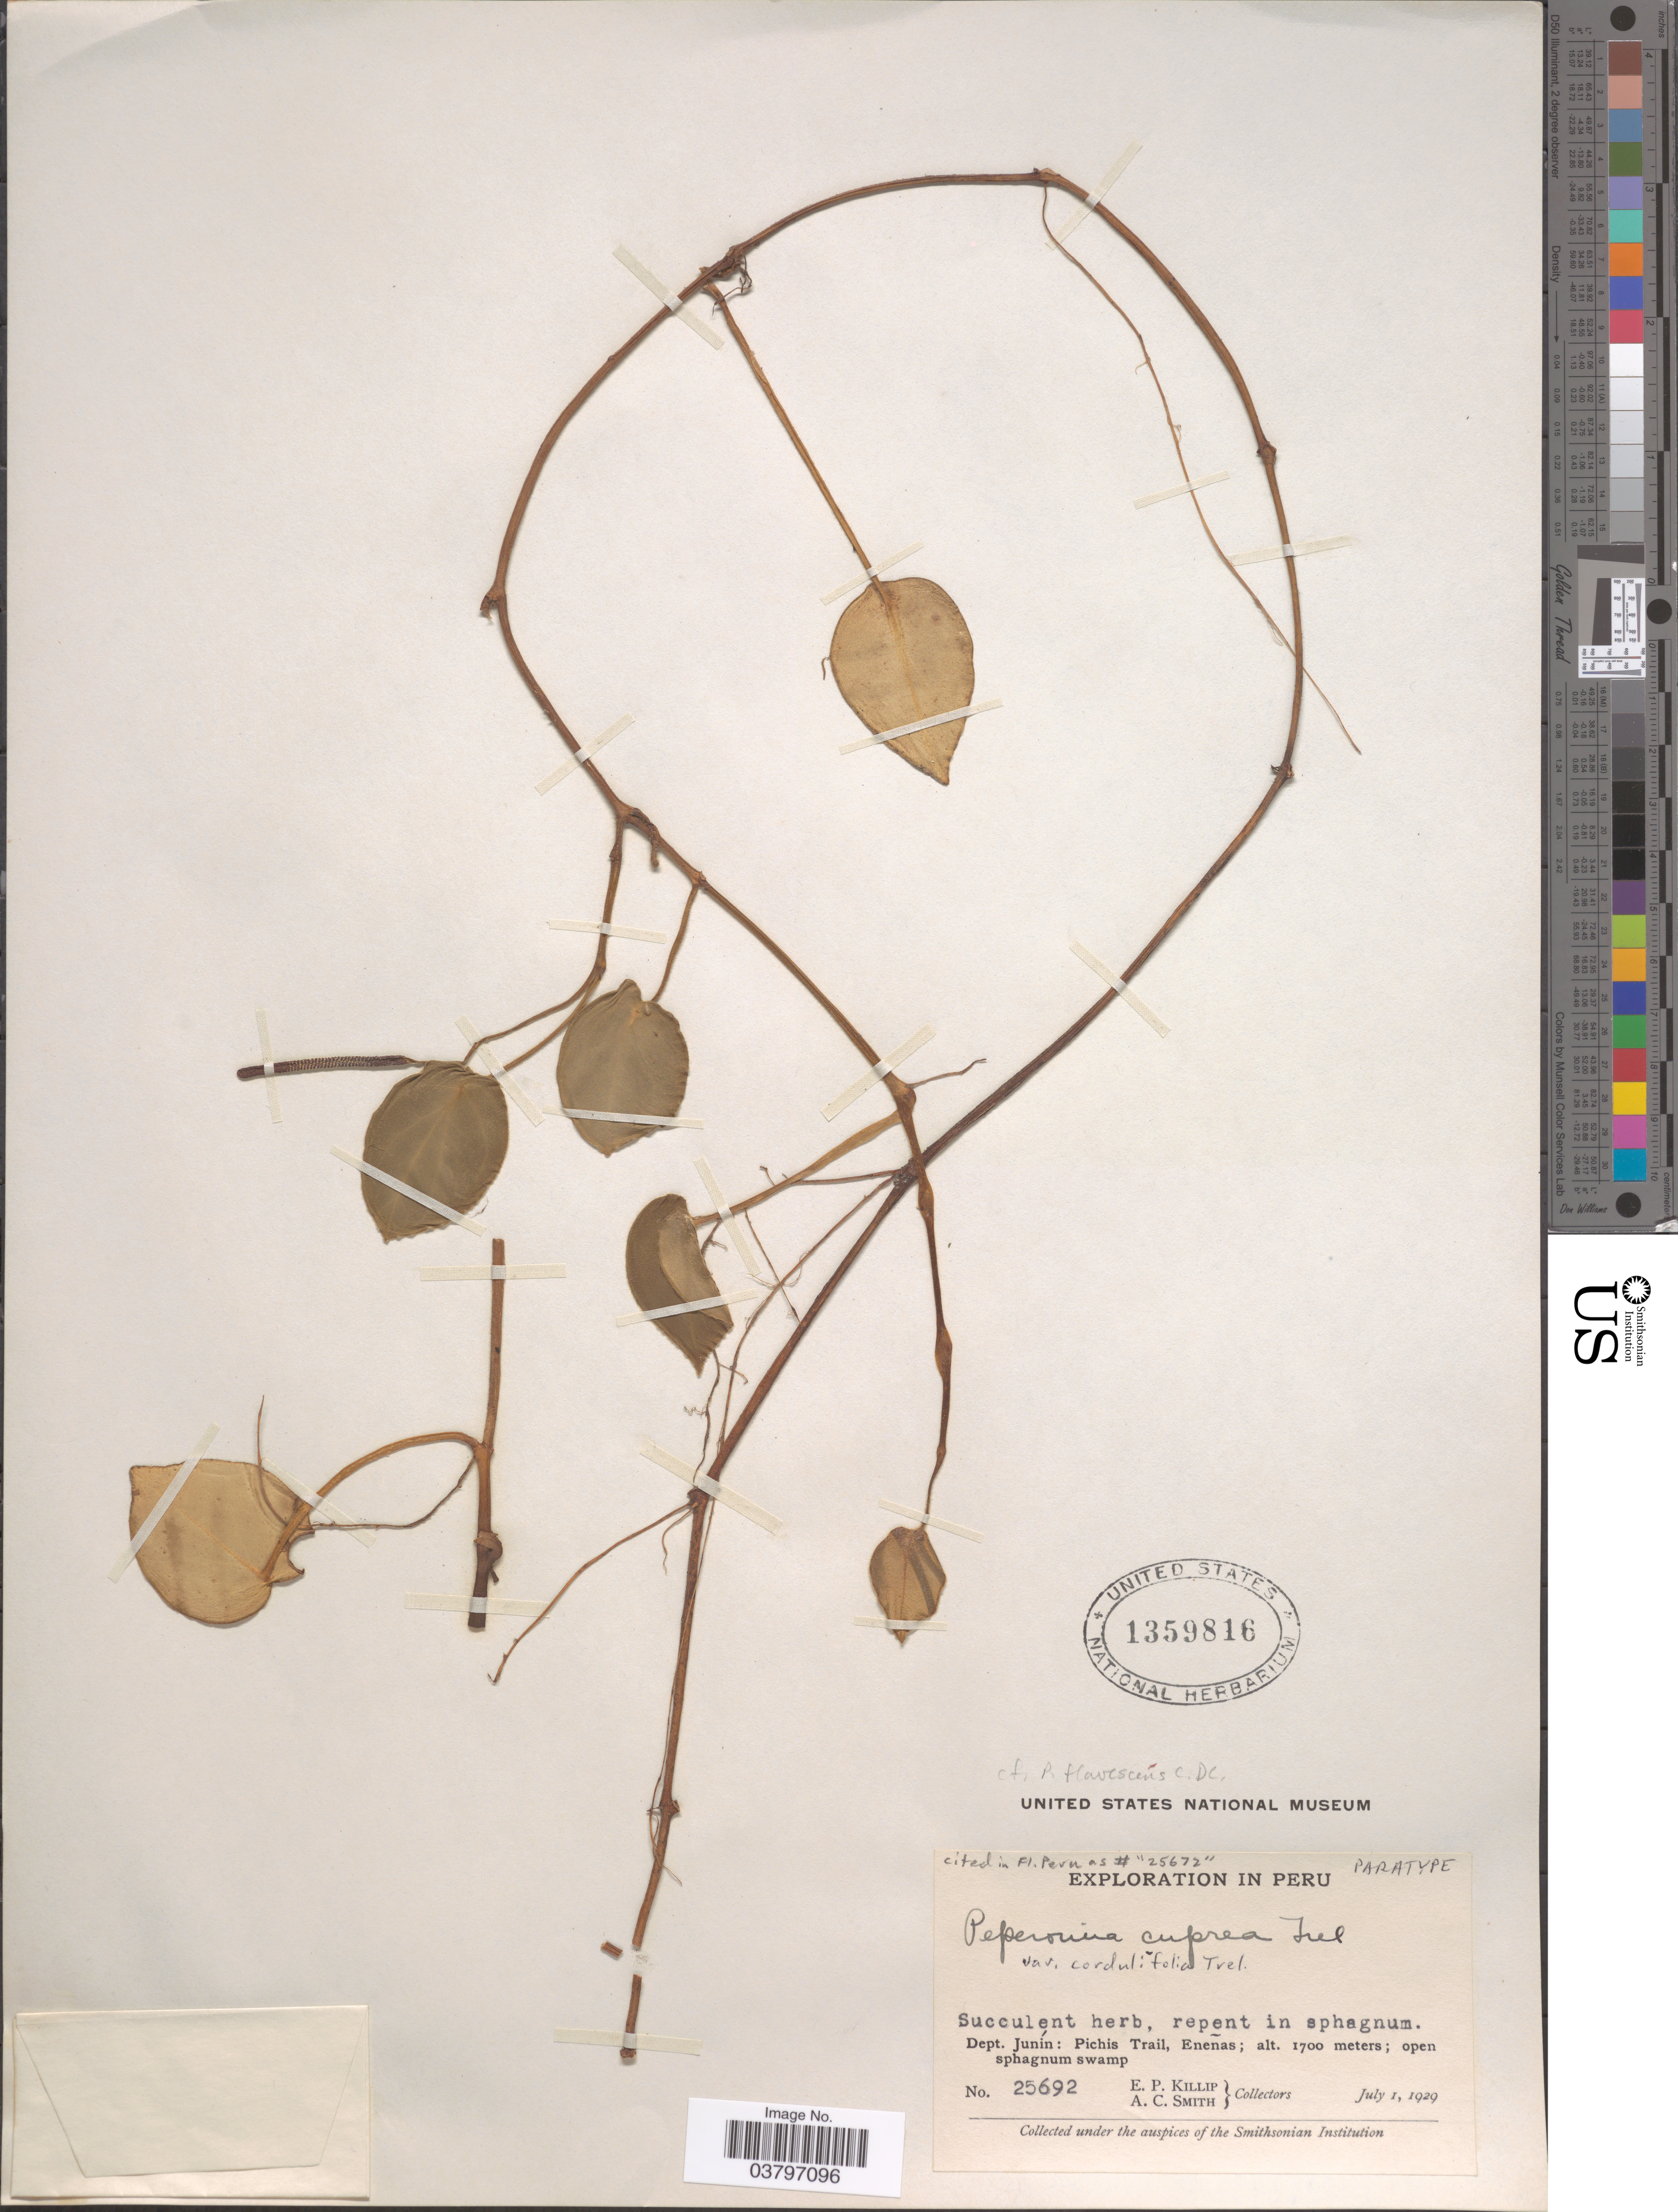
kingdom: Plantae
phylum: Tracheophyta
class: Magnoliopsida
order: Piperales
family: Piperaceae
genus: Peperomia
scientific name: Peperomia cuprea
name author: Trel.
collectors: E. P. Killip & A. C. Smith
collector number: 25692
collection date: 1929-07-01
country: Peru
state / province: Junín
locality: Dept. Junín: Pichis Trail, Eneñas.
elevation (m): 1700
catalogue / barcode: US 1359816